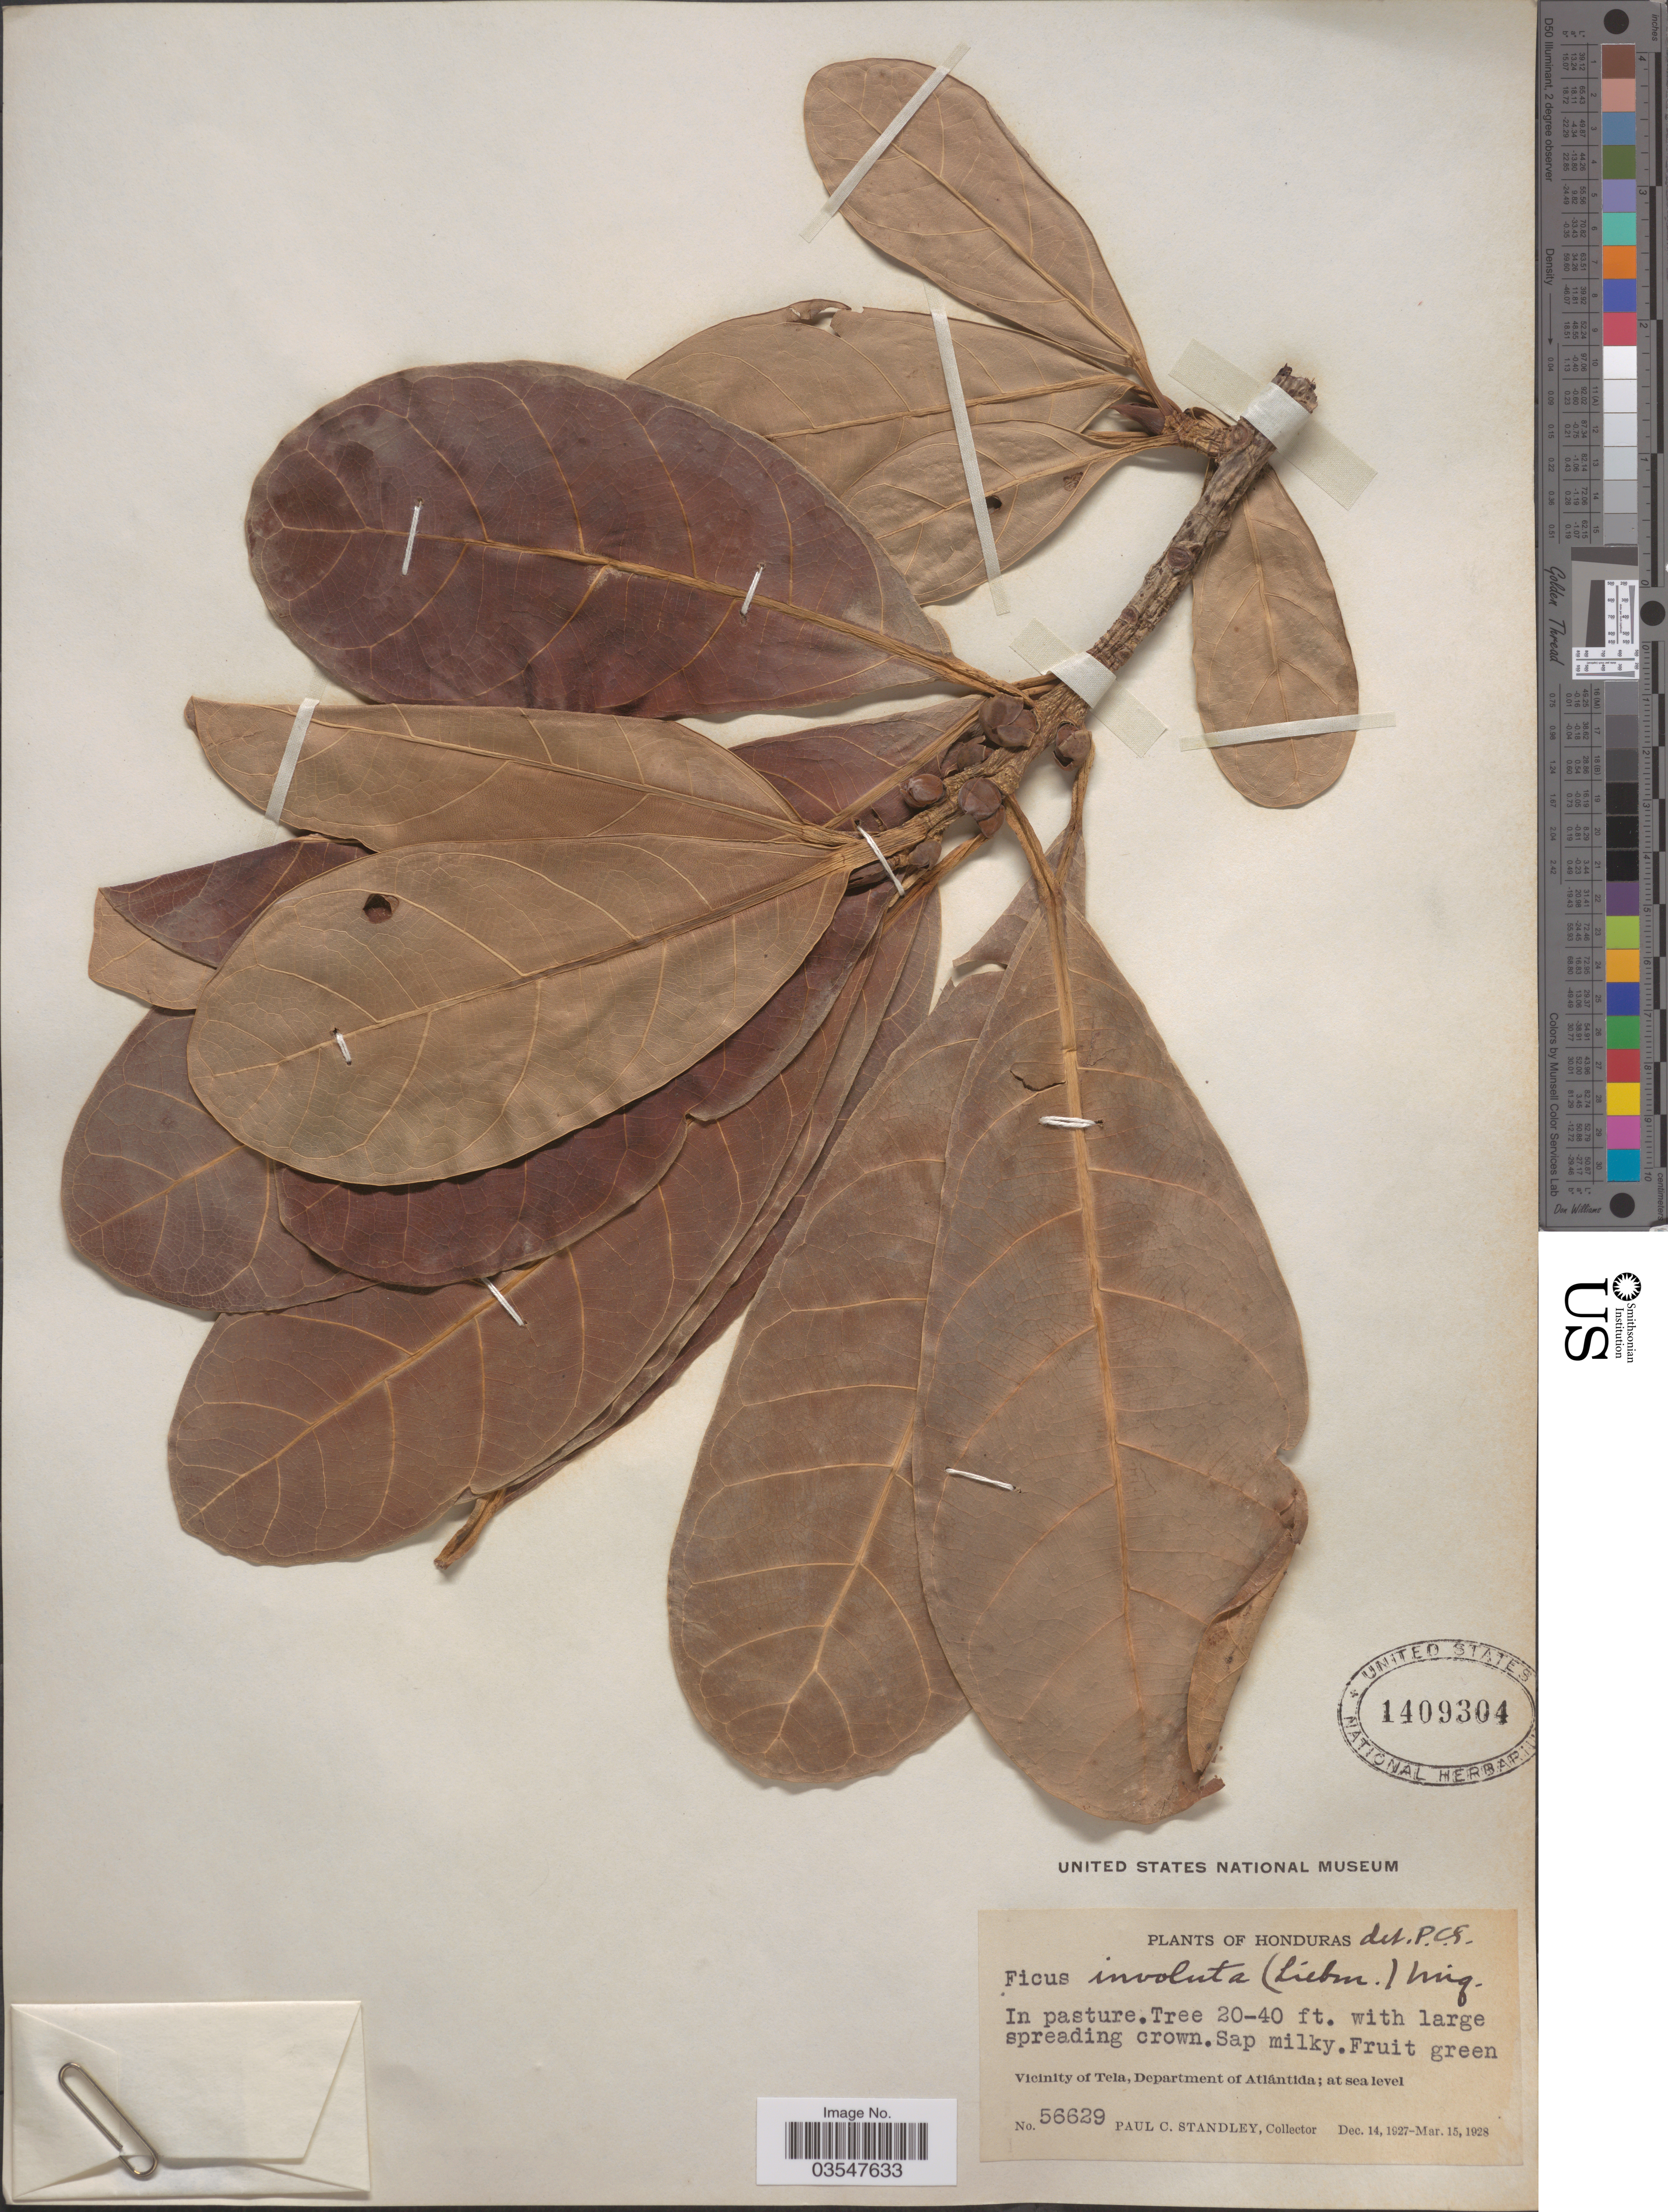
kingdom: Plantae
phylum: Tracheophyta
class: Magnoliopsida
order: Rosales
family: Moraceae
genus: Ficus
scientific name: Ficus obtusifolia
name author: Kunth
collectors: P. C. Standley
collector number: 56629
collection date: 1927-12-14/1928-03-15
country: Honduras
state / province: Atlantida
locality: Vicinity of Tela, Department of Atlántida.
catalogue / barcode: US 1409304